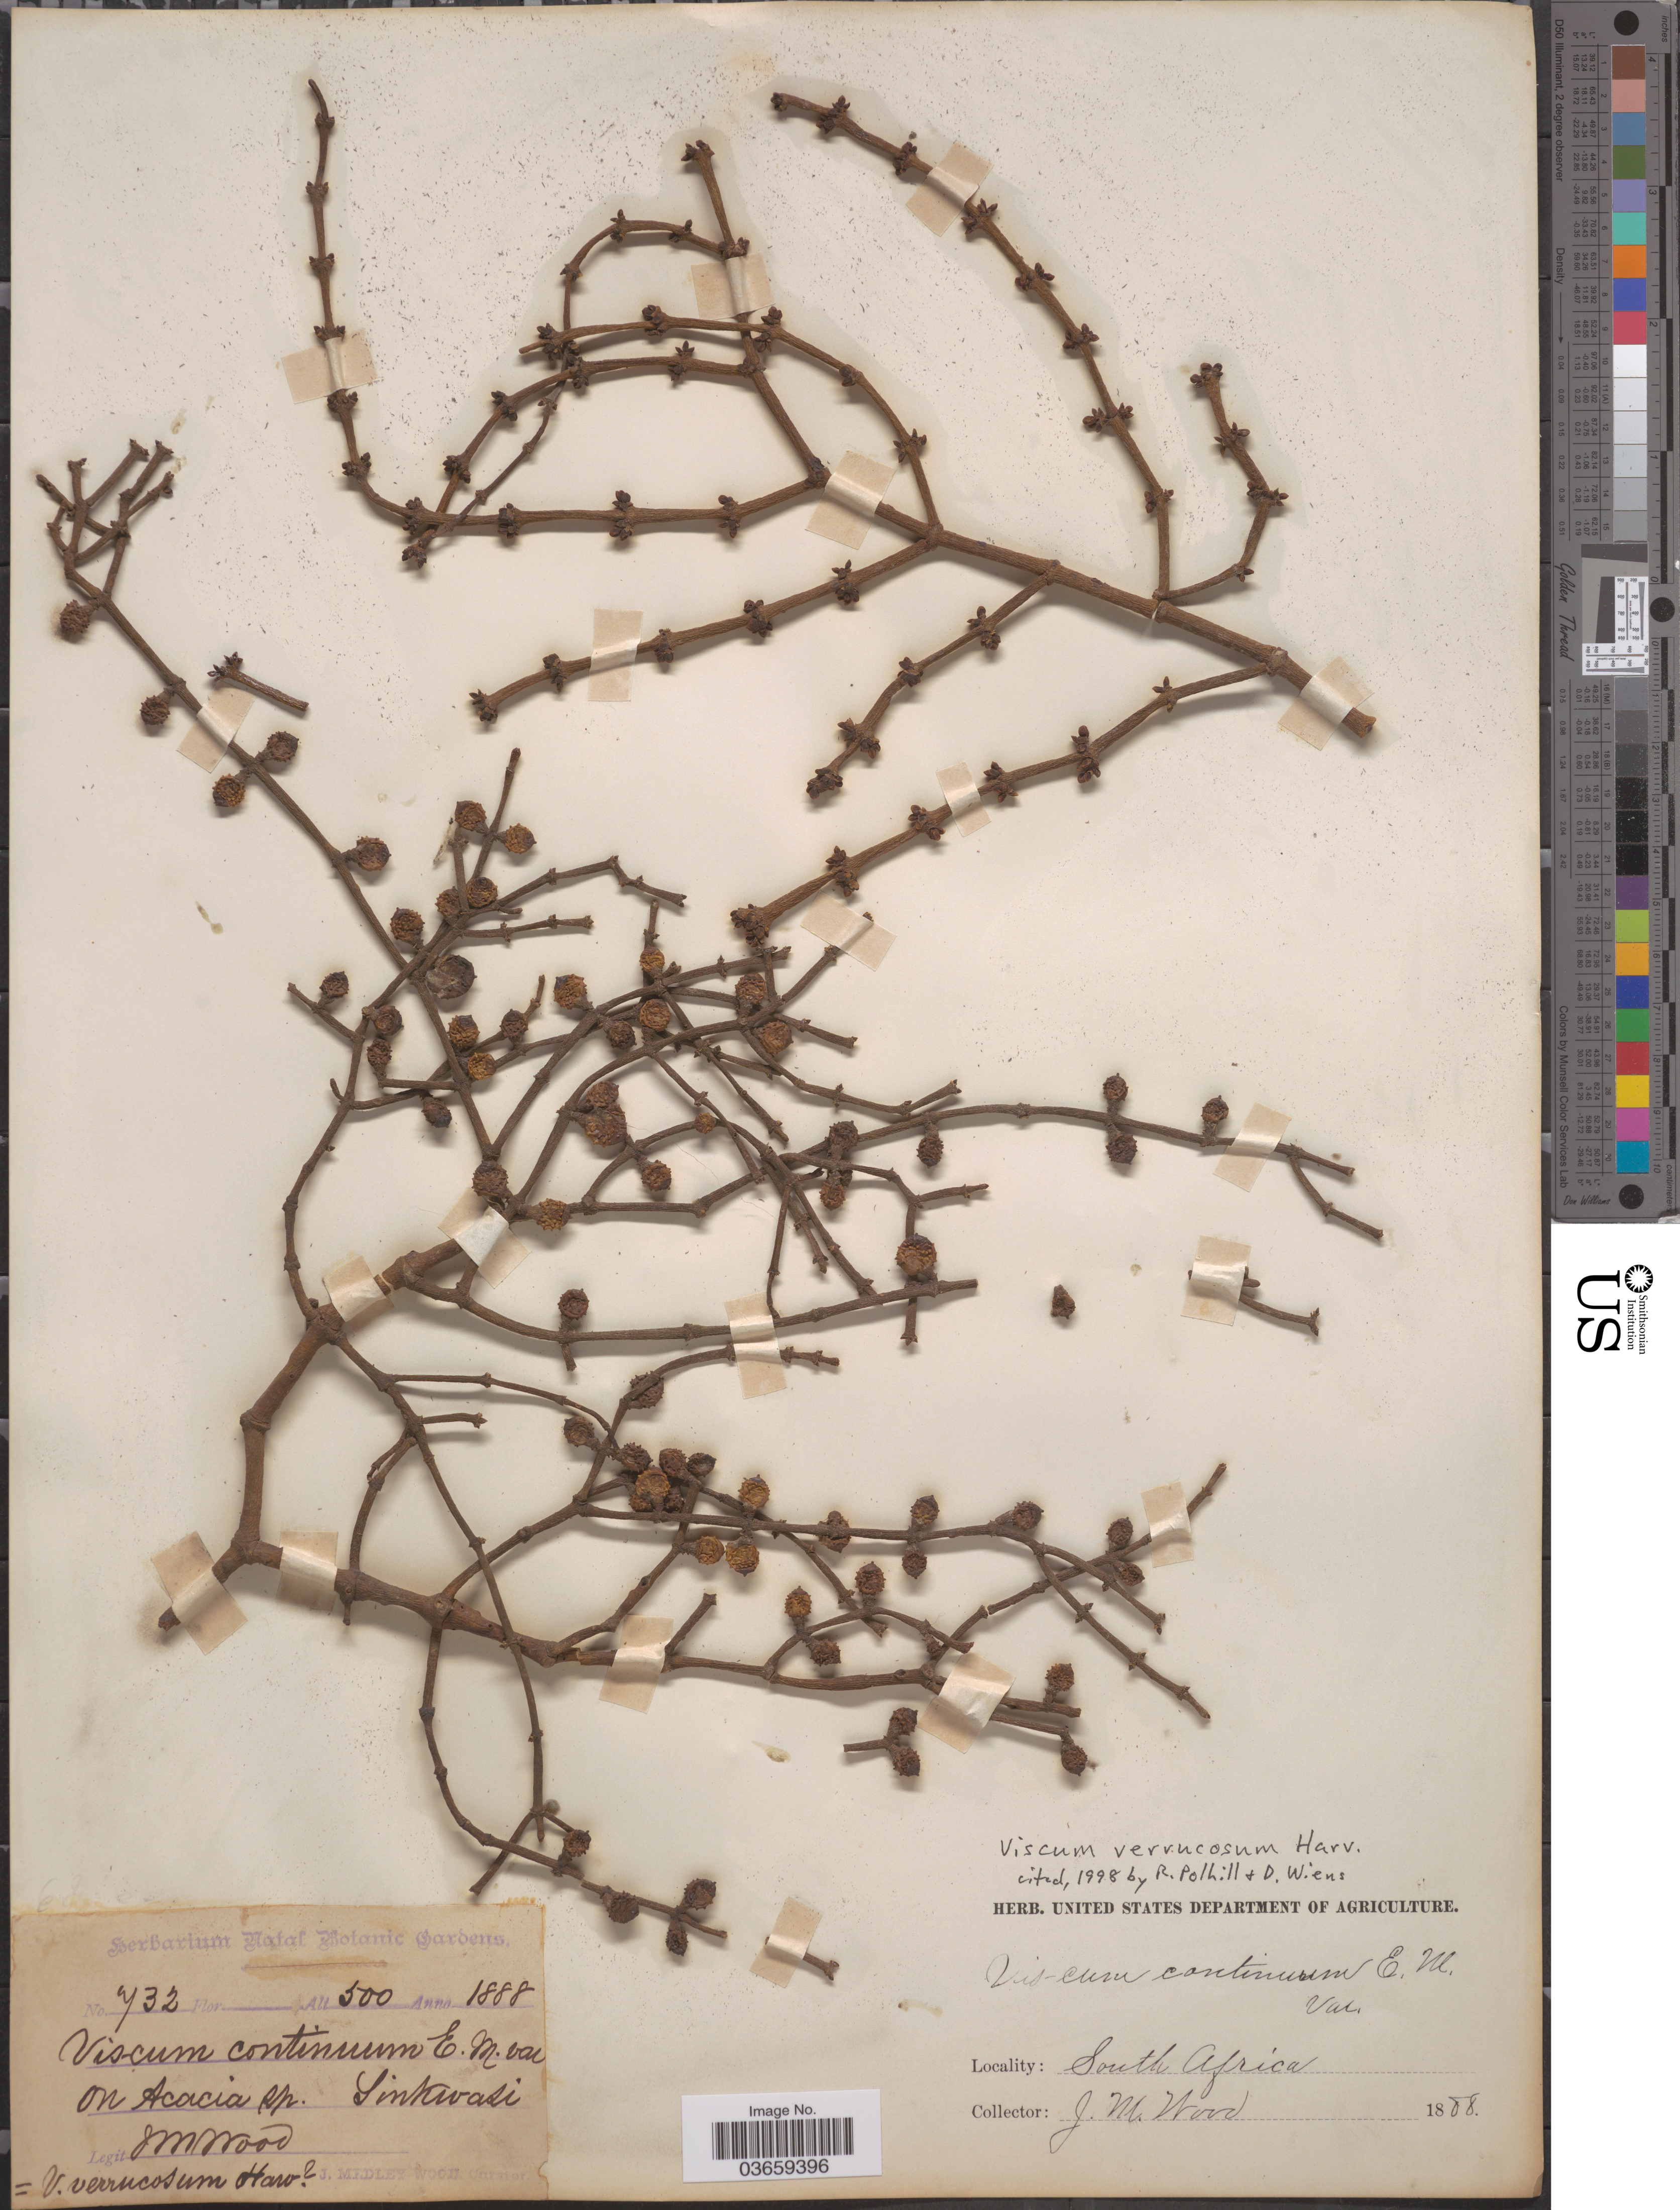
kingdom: Plantae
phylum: Tracheophyta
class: Magnoliopsida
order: Santalales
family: Viscaceae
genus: Viscum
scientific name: Viscum verrucosum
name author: Harv.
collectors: J. Medley Wood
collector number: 732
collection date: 1888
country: South Africa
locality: Sinkwasi.